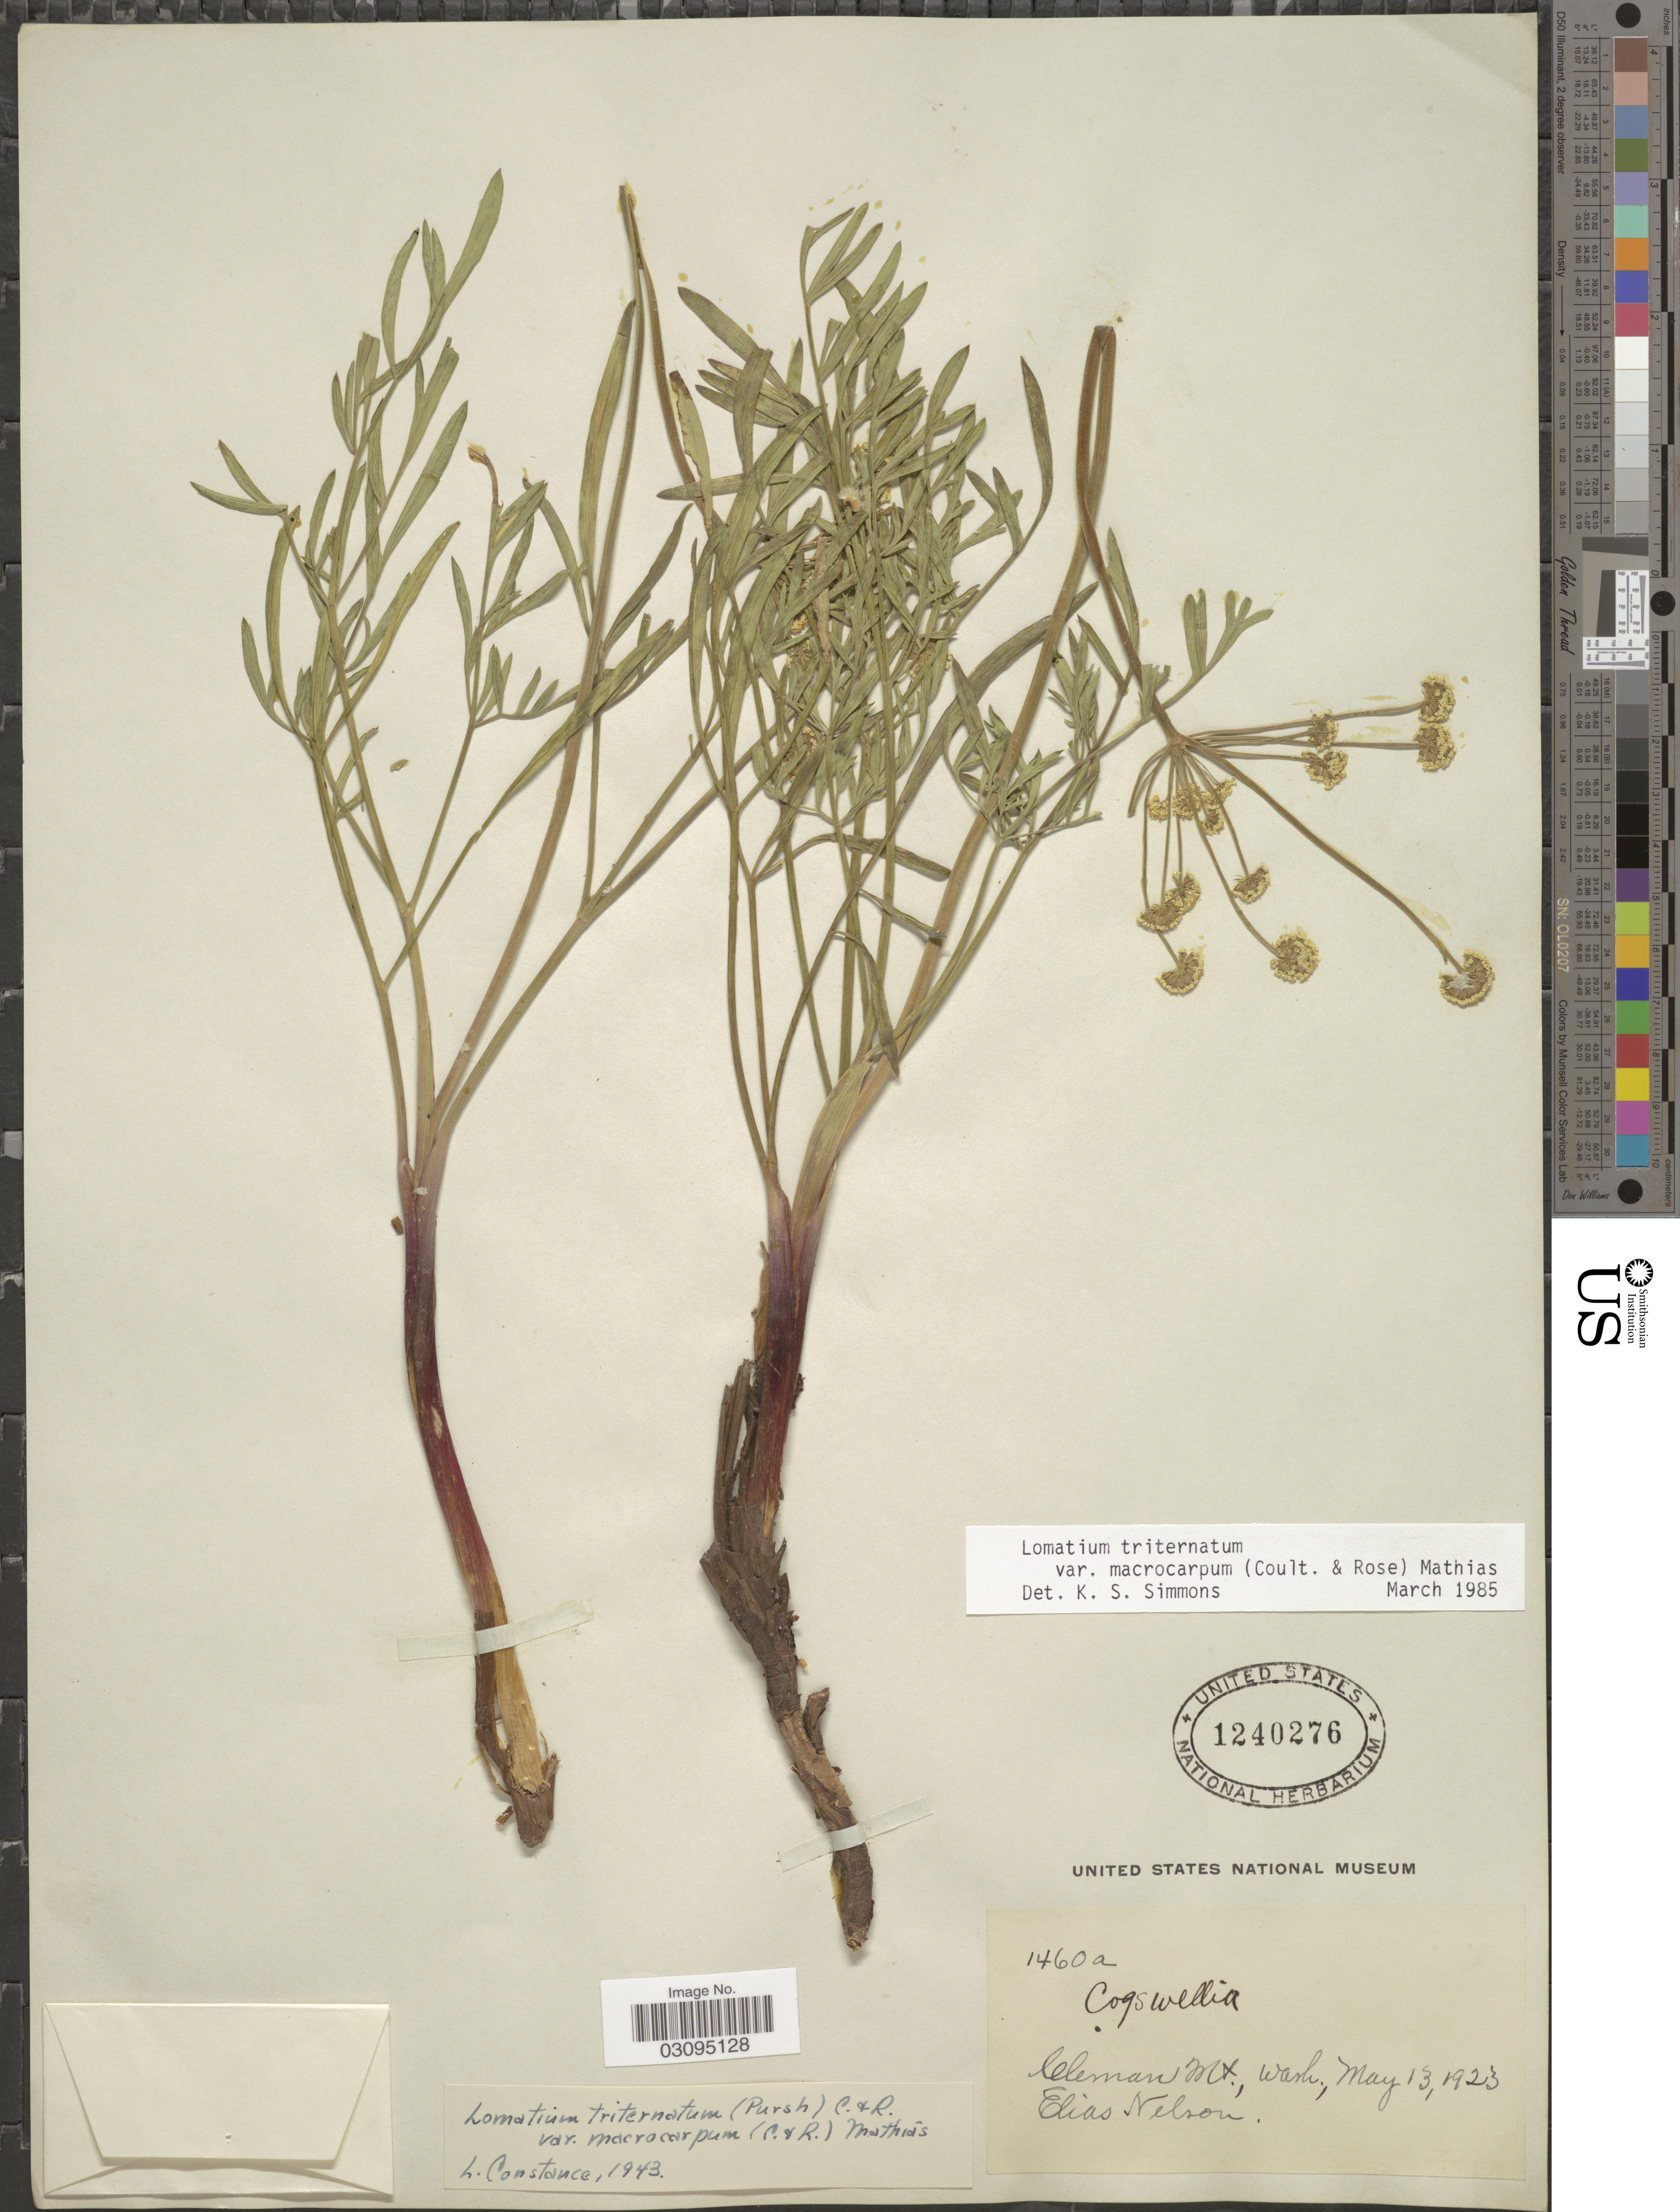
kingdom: Plantae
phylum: Tracheophyta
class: Magnoliopsida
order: Apiales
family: Apiaceae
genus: Lomatium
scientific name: Lomatium triternatum var. macrocarpum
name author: (J.M. Coult. & Rose) Mathias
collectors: E. Nelson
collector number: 1460a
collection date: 1923-05-13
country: United States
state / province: Washington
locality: Cleman Mt.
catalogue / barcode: US 1240276